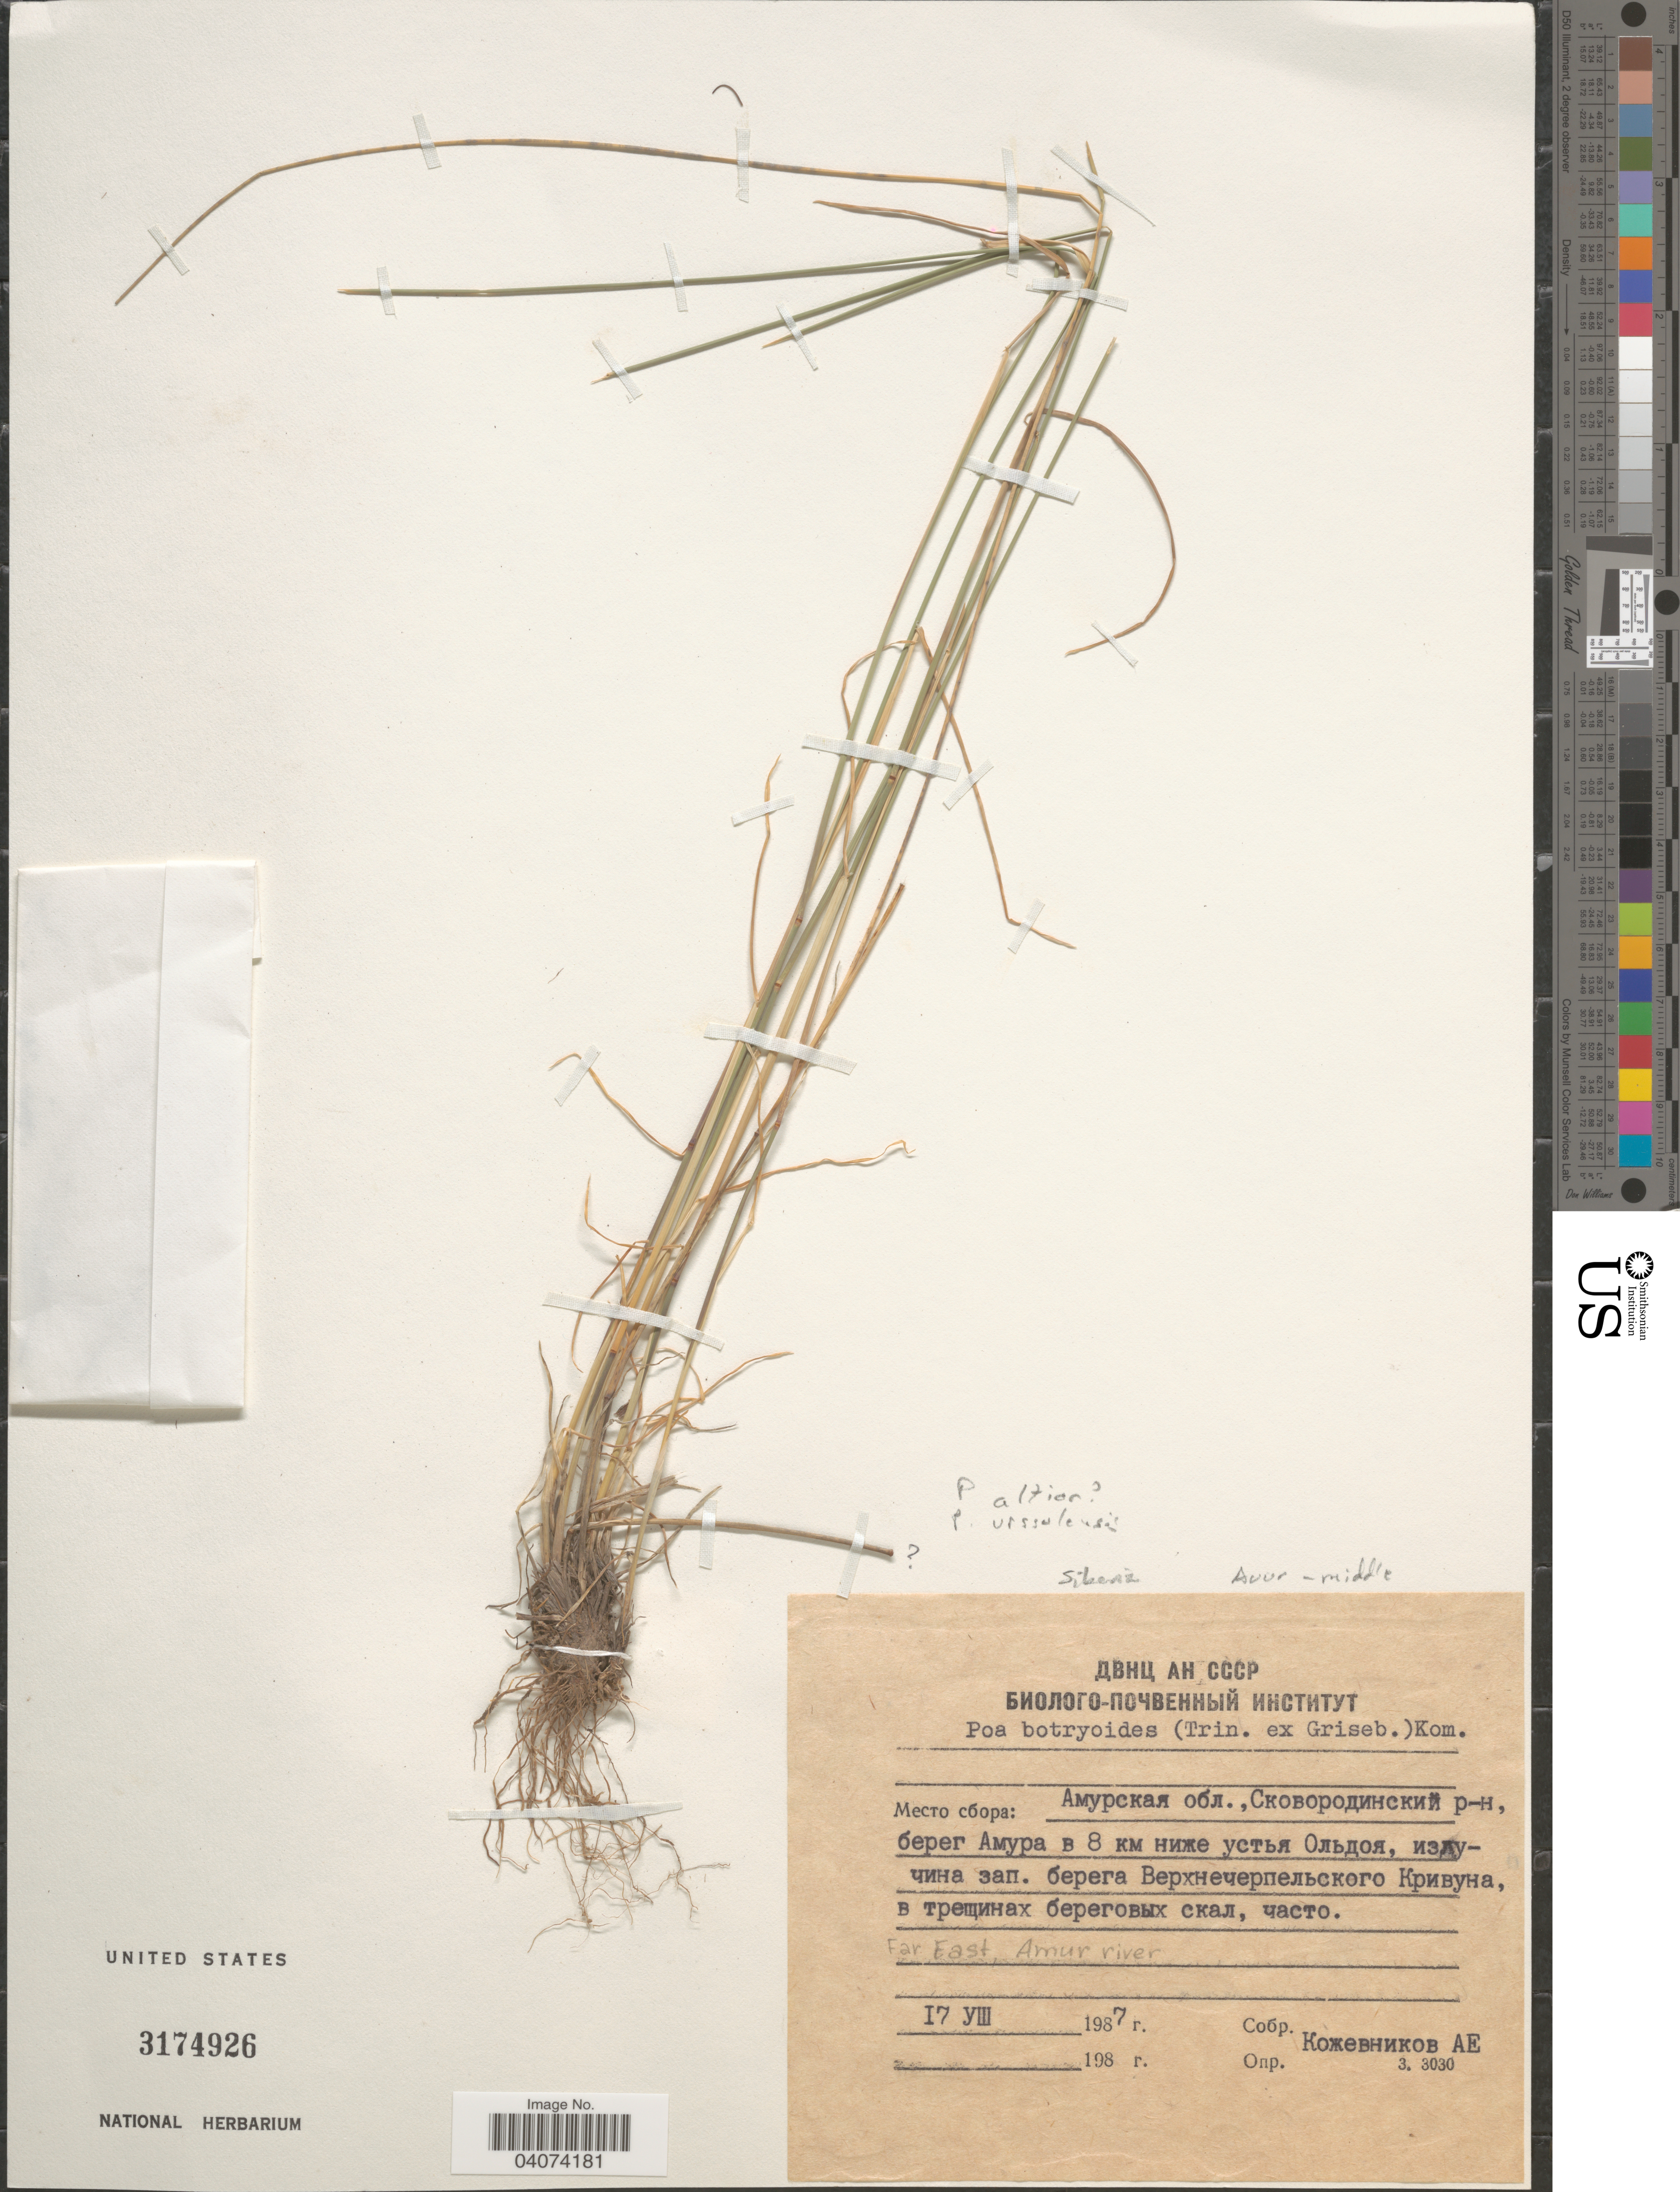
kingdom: Plantae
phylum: Tracheophyta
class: Liliopsida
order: Poales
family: Poaceae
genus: Poa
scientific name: Poa urssulensis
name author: Trin.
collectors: A. Kozhevnikov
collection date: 1987-08-17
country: Russian Federation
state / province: Amur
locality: District Skovorodinskiy, shore of river Amur 8 km from mouth river Oldoy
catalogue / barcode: US 3174926